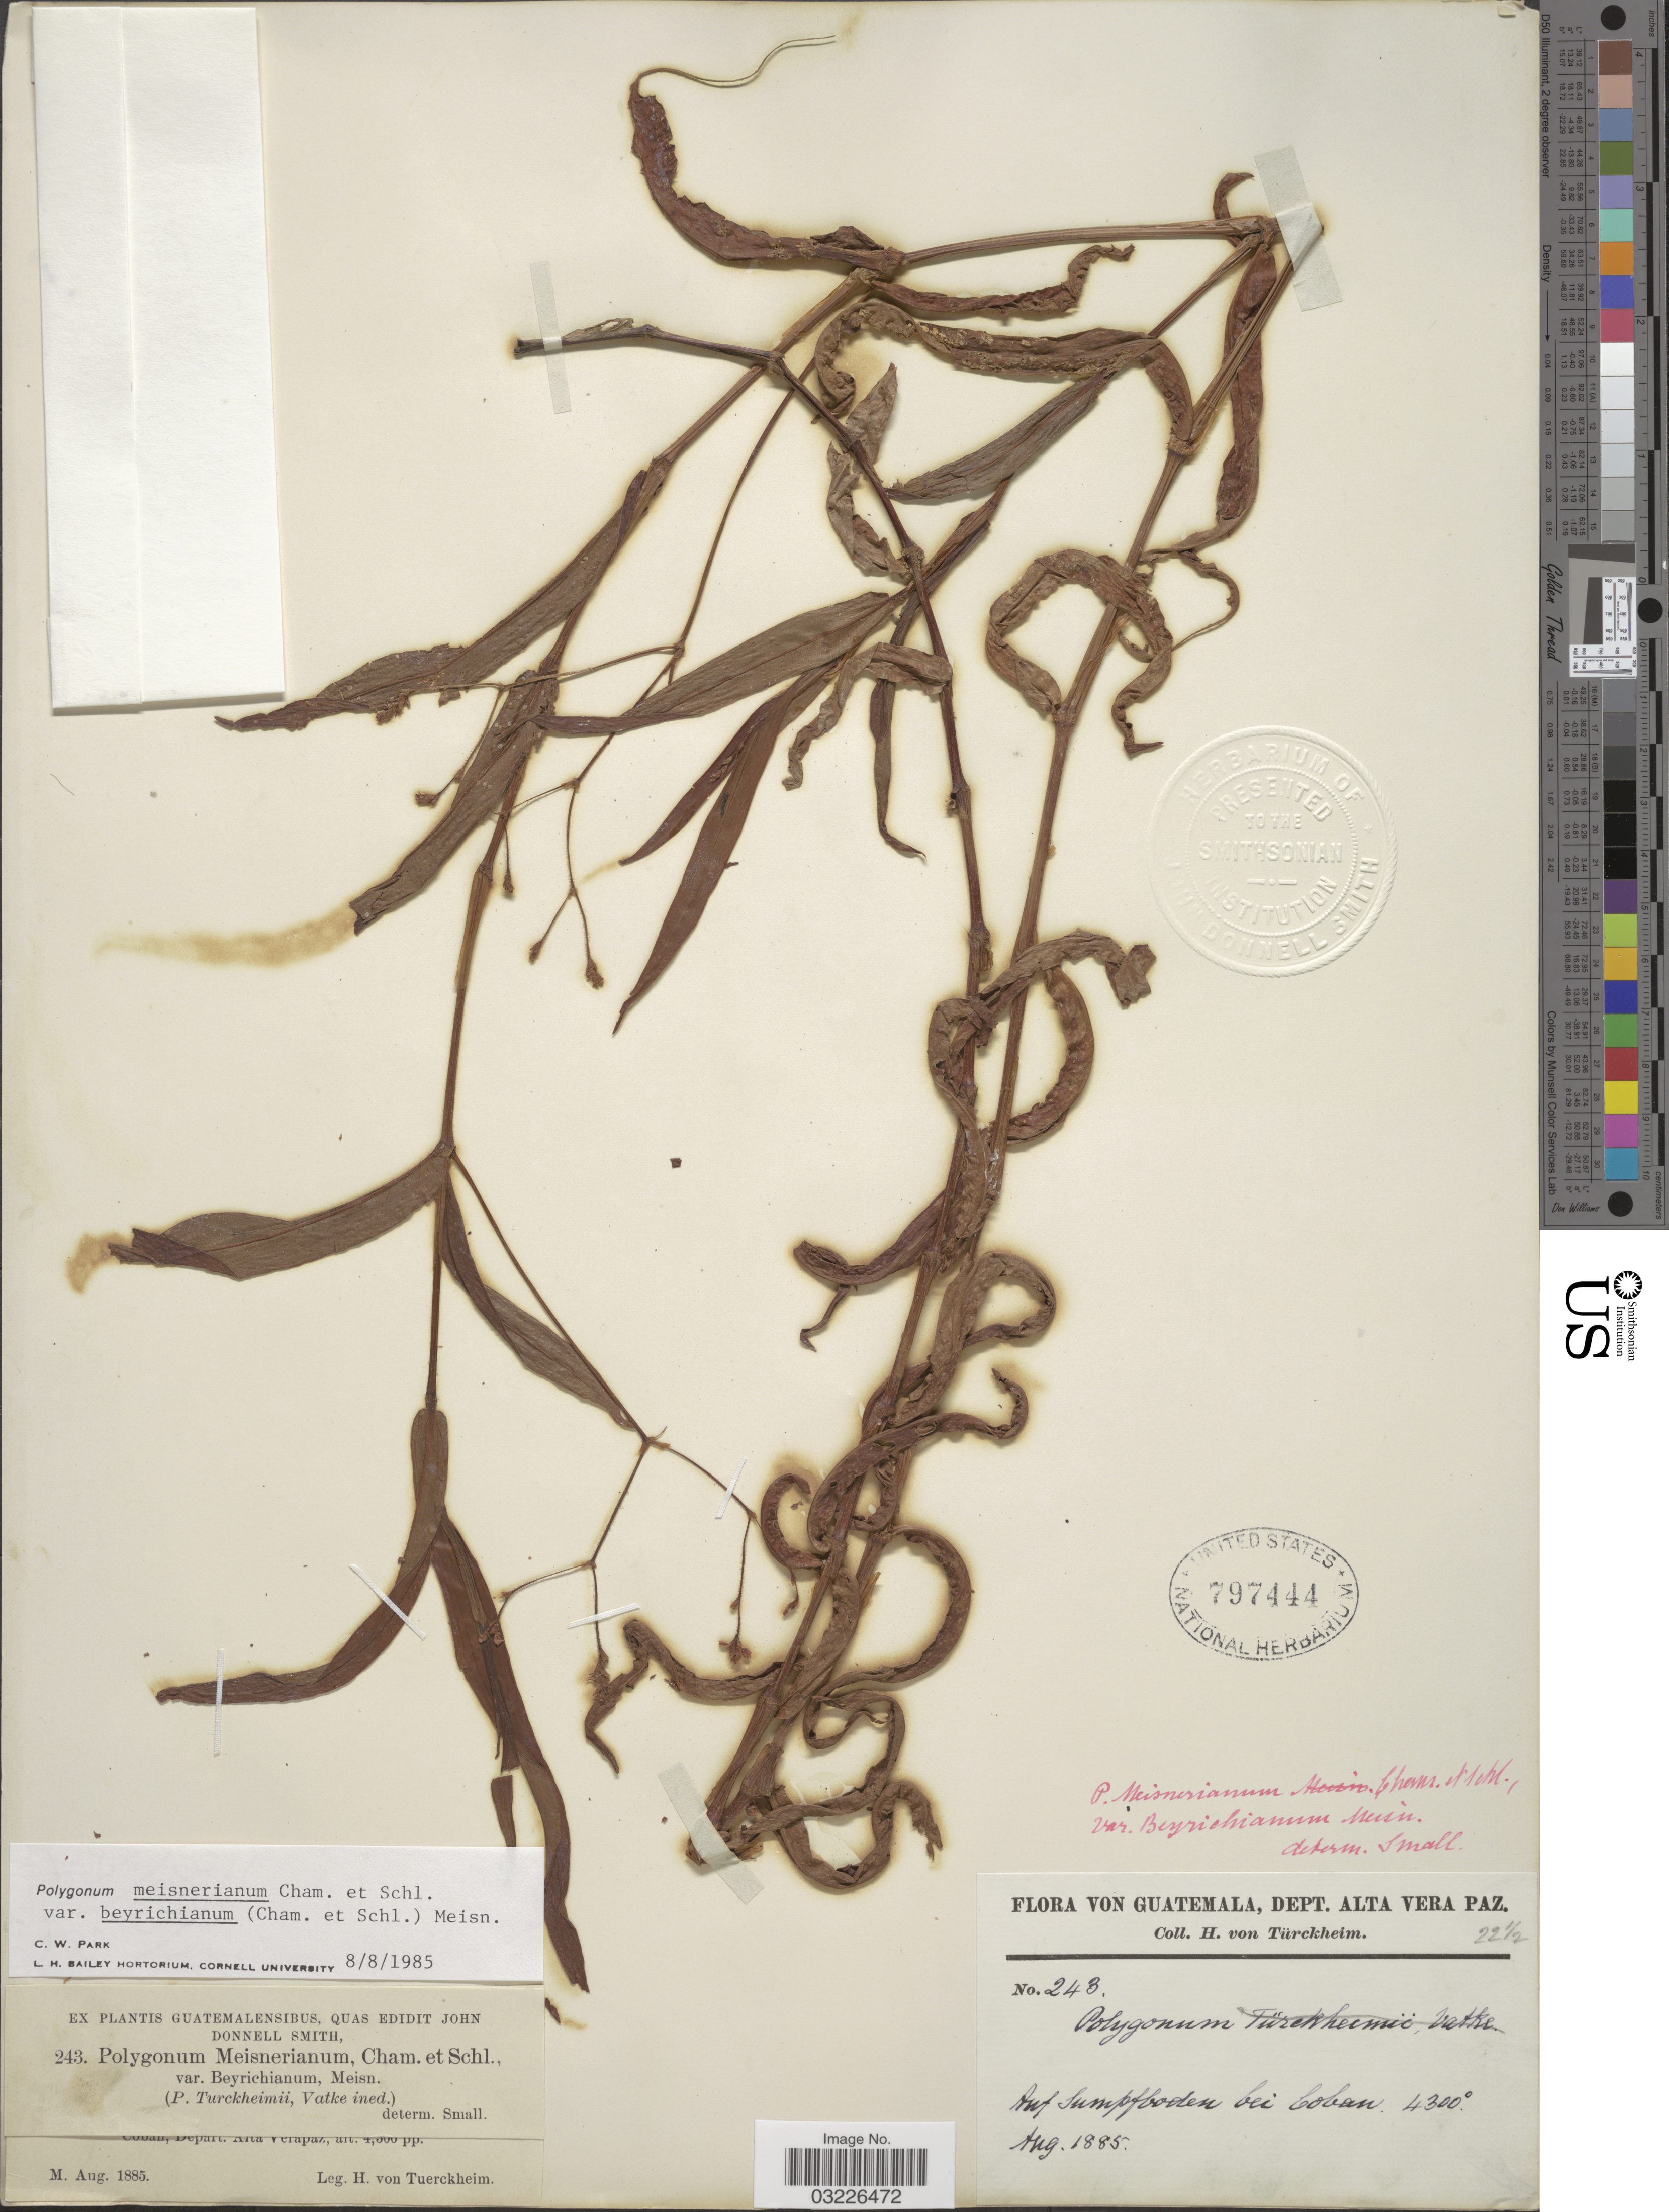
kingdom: Plantae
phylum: Tracheophyta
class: Magnoliopsida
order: Caryophyllales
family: Polygonaceae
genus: Polygonum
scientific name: Polygonum meisnerianum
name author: Cham. & Schltdl.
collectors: H. von Türckheim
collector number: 243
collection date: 1885-08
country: Guatemala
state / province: Alta Verapaz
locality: Dept. Alta Vera Paz. Auf sumpfboden bei Coban.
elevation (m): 1311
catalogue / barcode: US 797444